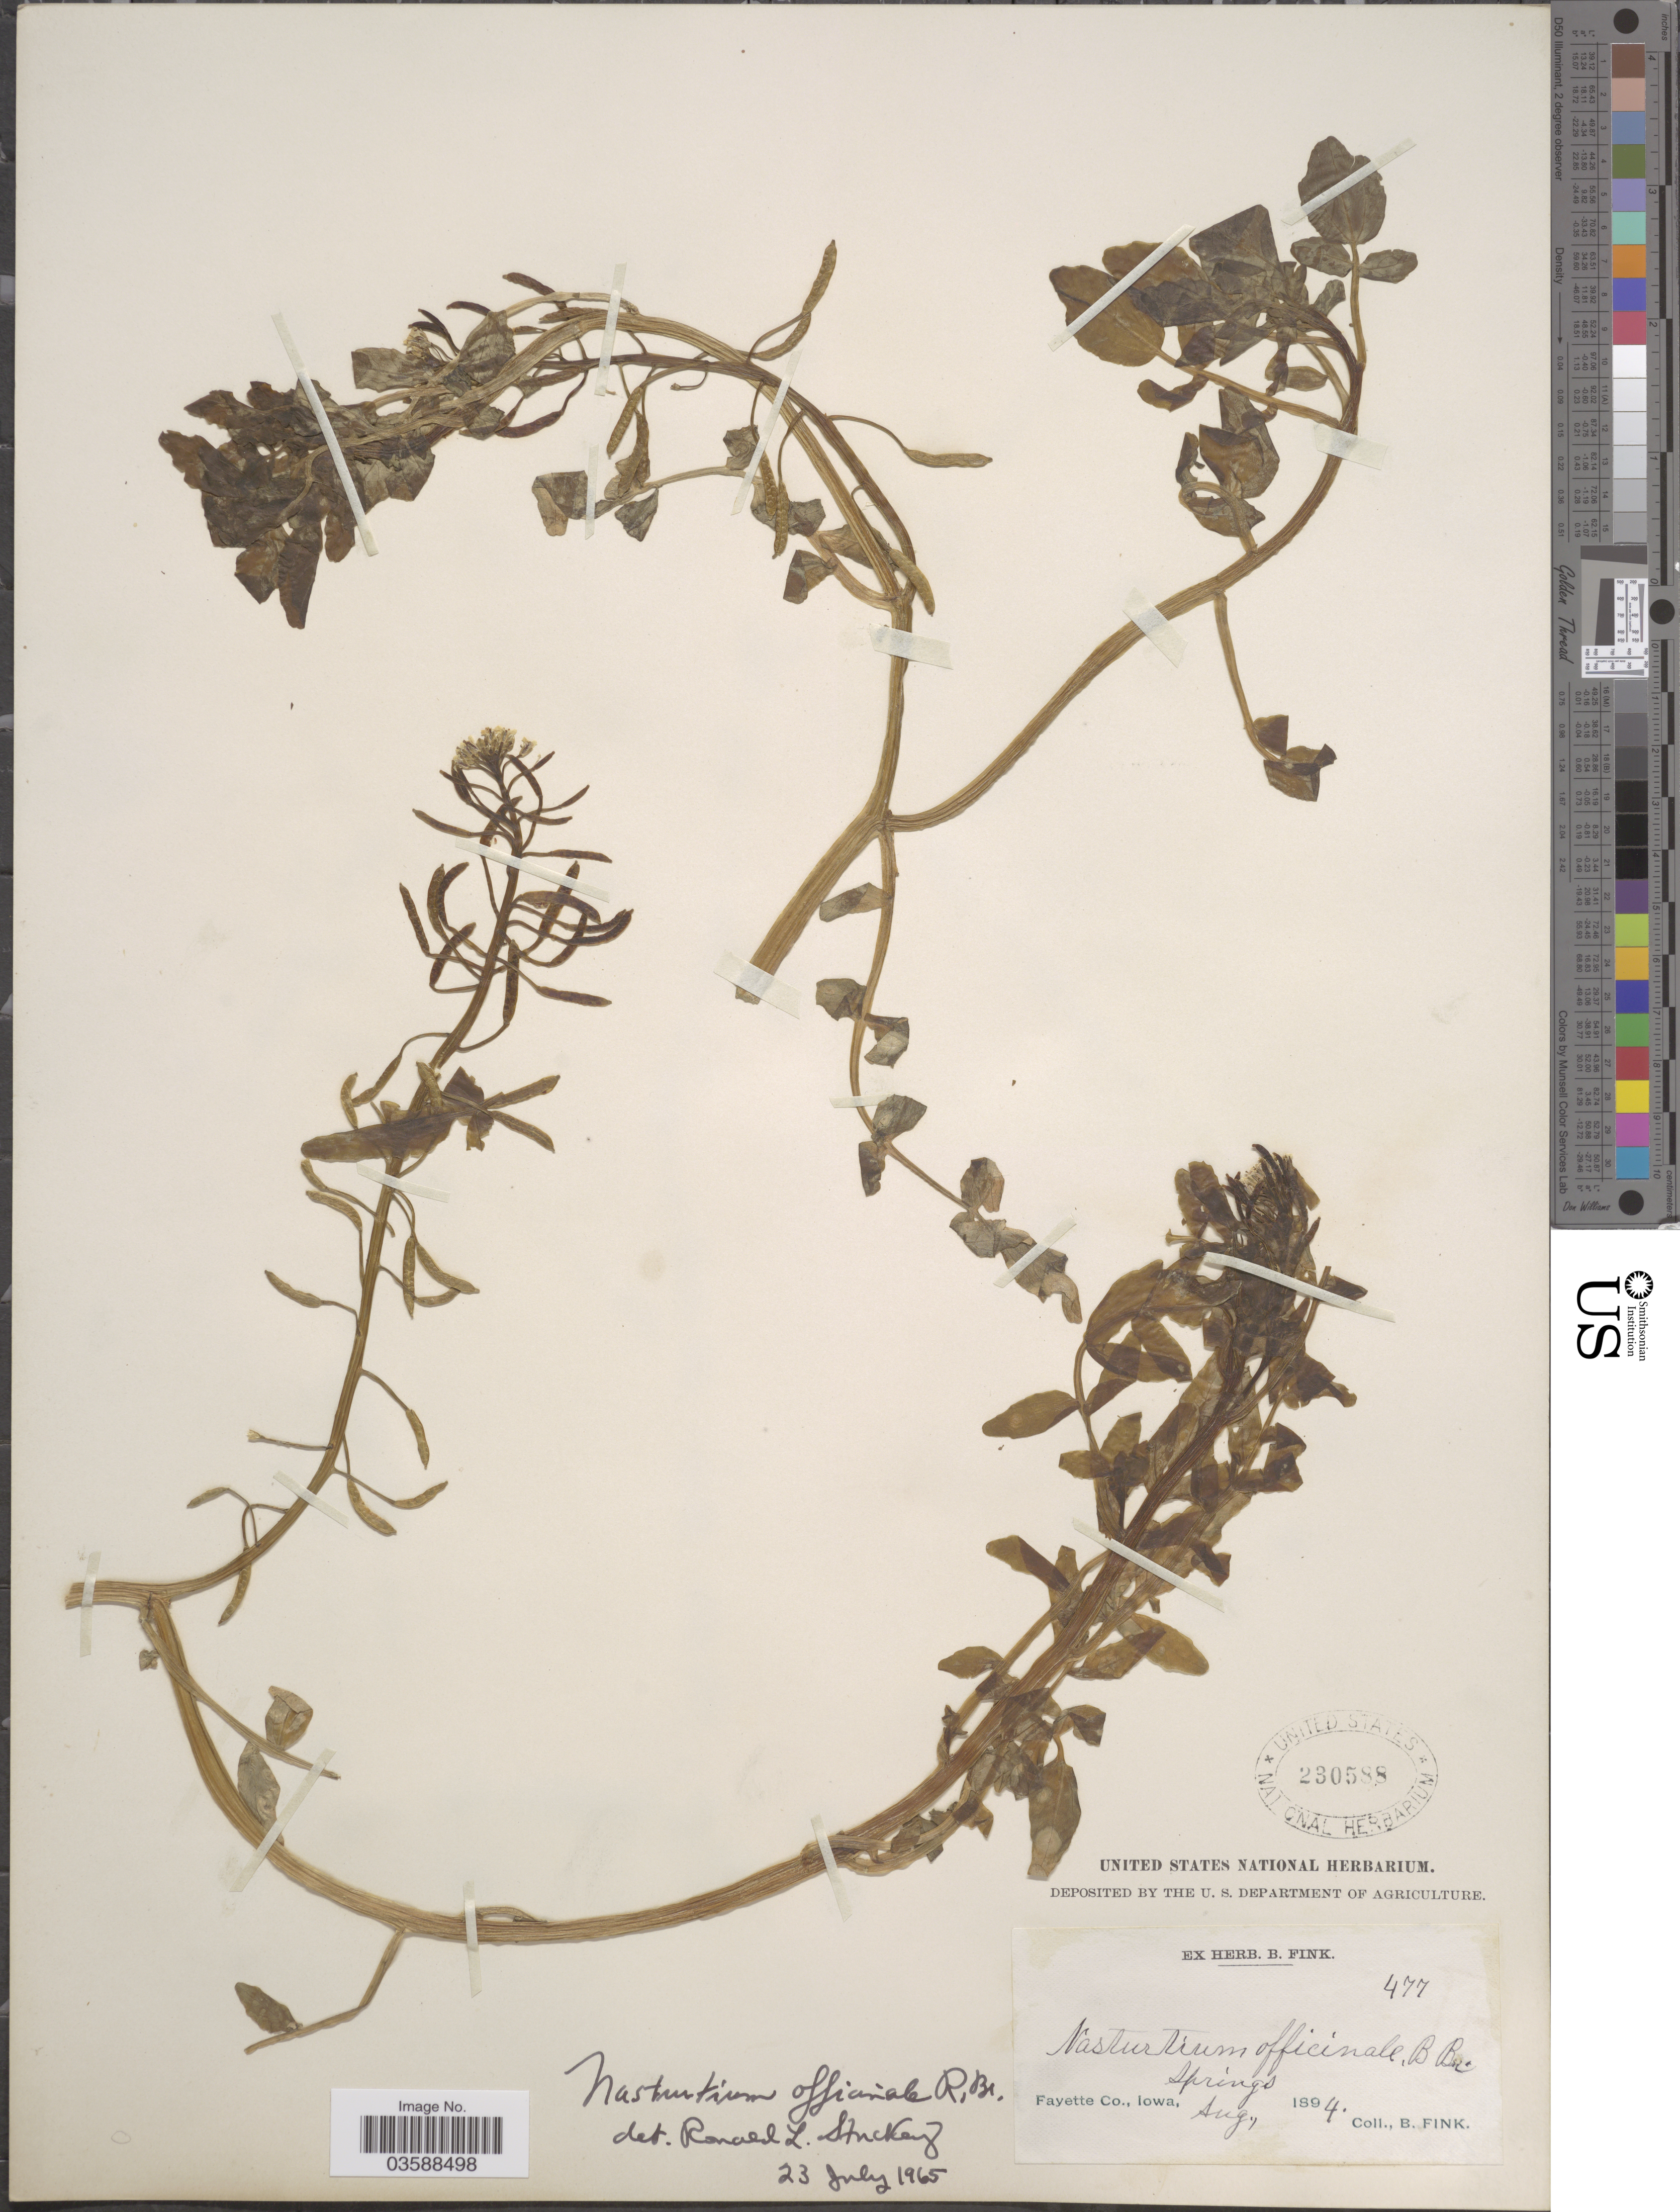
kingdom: Plantae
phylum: Tracheophyta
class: Magnoliopsida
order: Brassicales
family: Brassicaceae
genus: Nasturtium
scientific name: Nasturtium officinale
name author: R. Br.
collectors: B. Fink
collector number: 477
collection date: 1894-08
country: United States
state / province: Iowa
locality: Springs, Fayette Co.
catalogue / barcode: US 230588